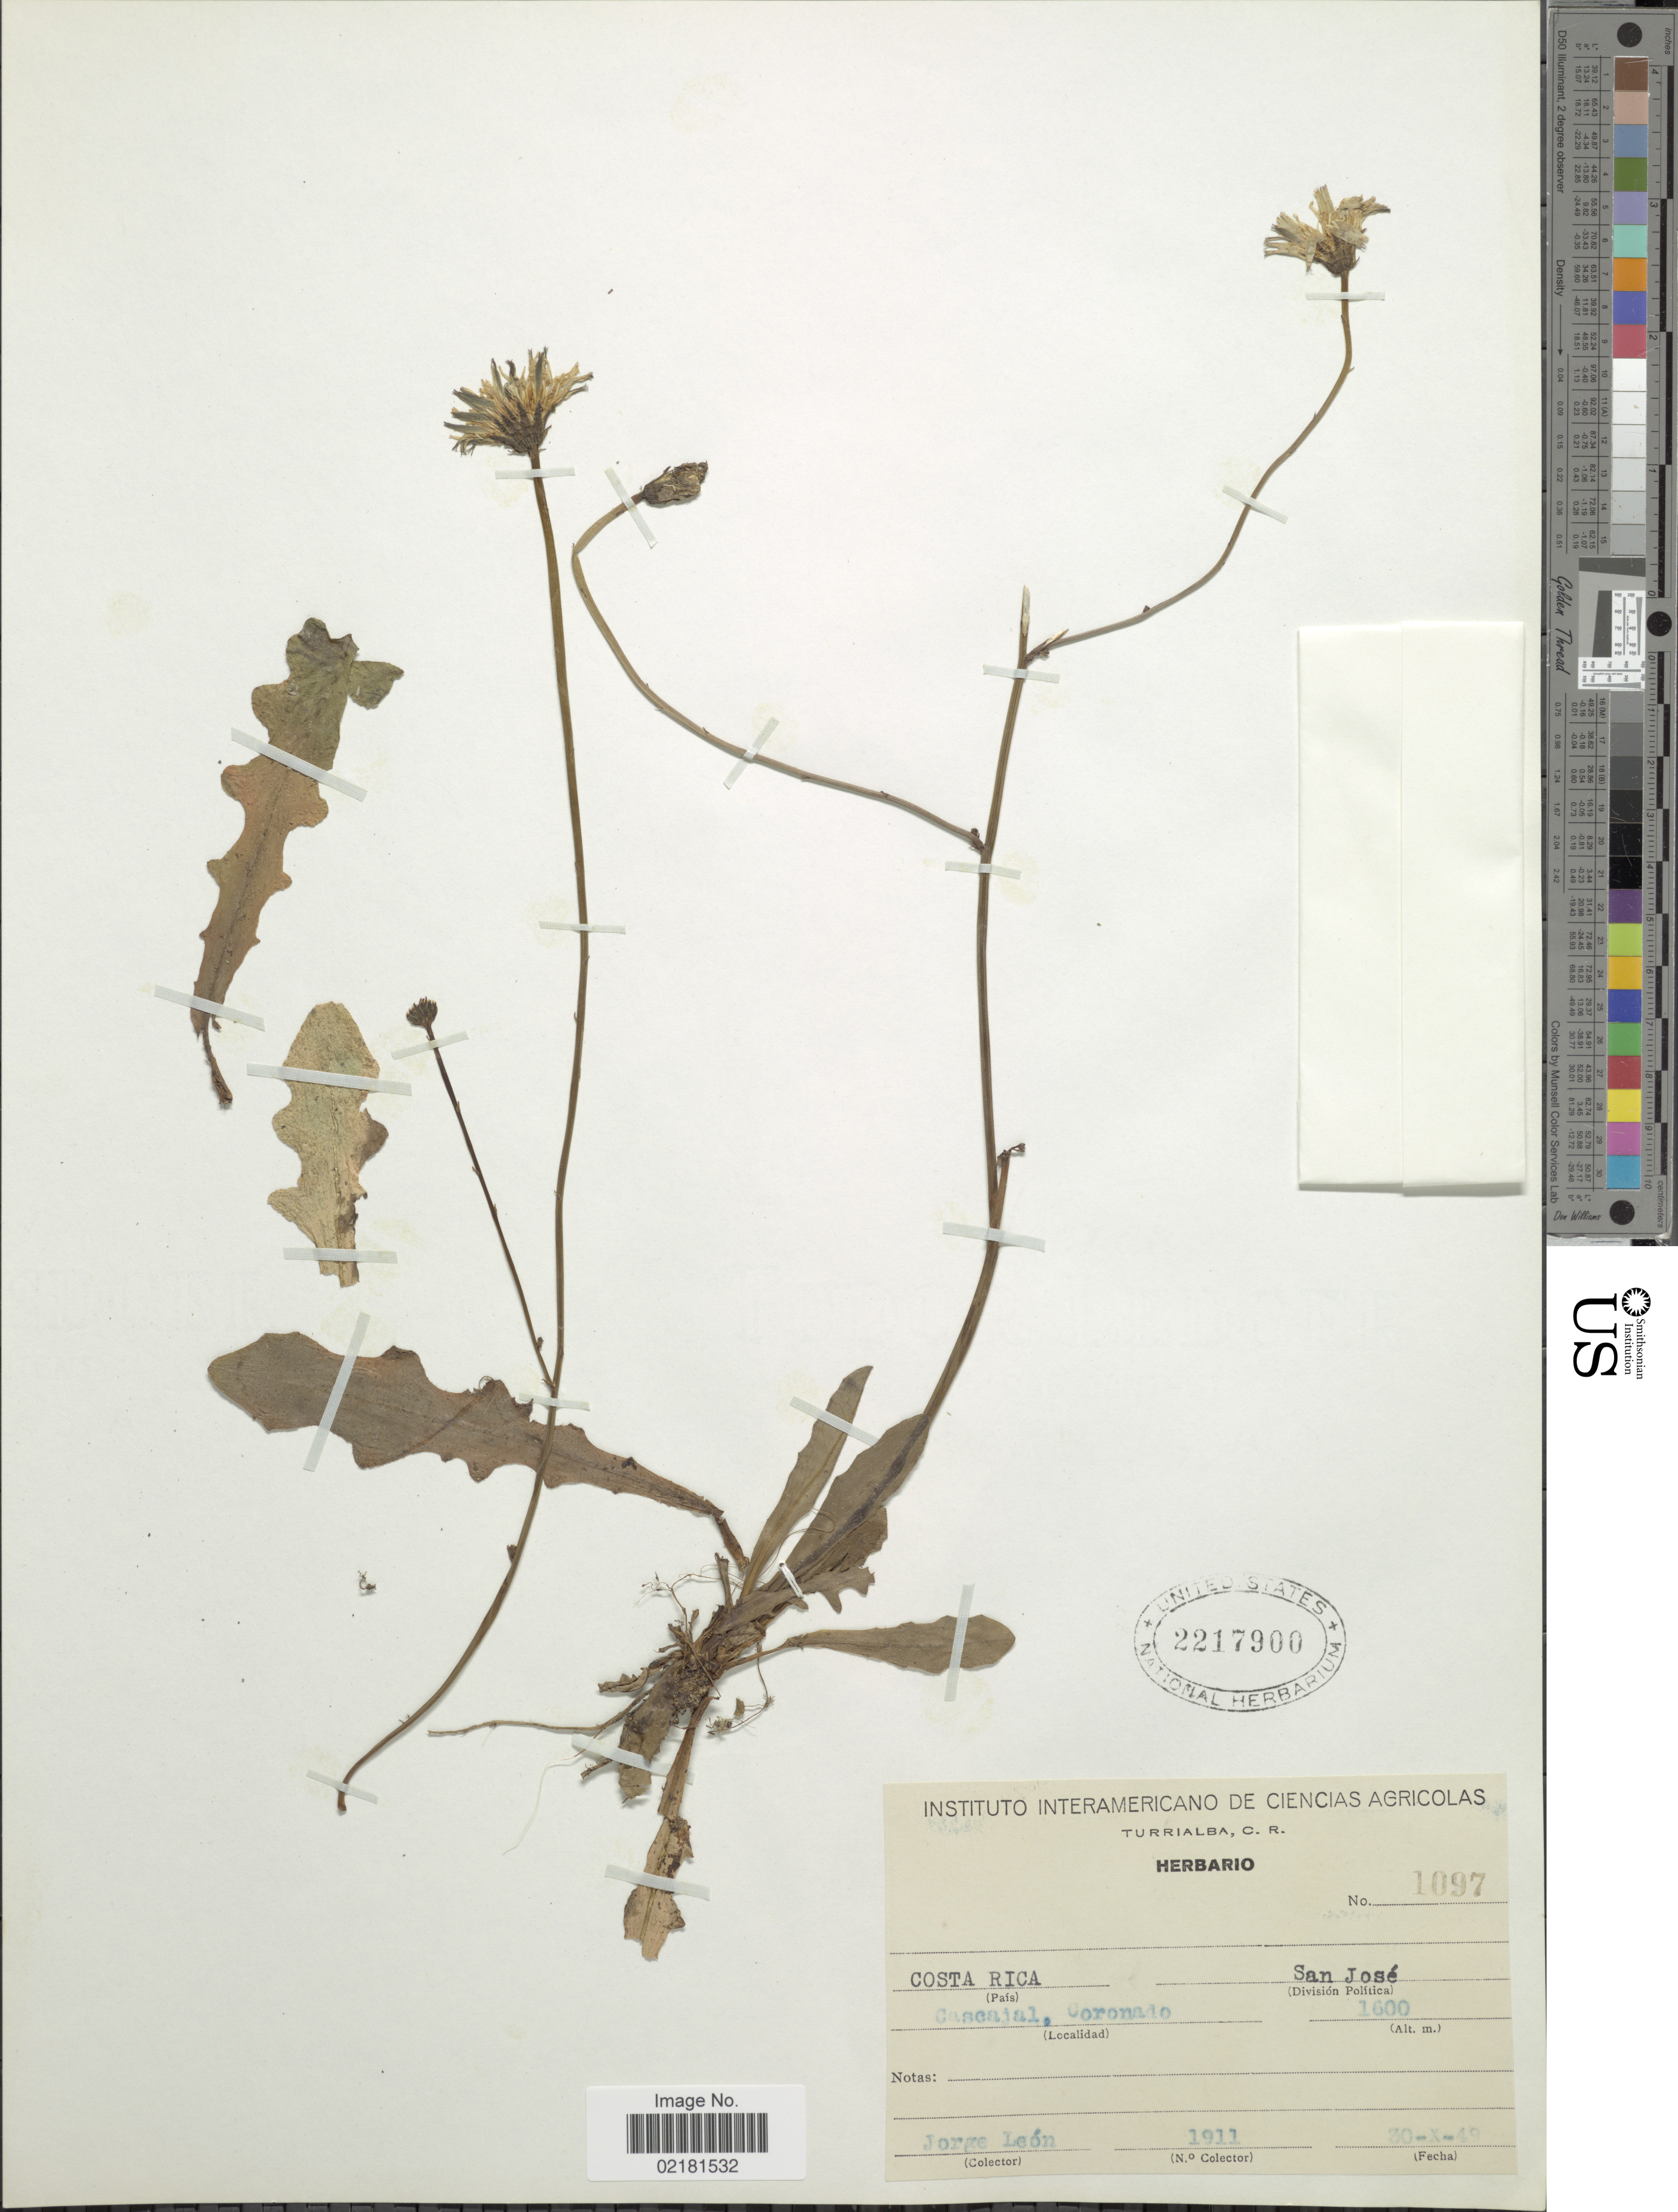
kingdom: Plantae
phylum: Tracheophyta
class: Magnoliopsida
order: Asterales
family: Asteraceae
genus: Hieracium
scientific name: Hieracium repandulare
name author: Druce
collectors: J. León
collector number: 1911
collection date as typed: Transcribed d/m/y: 30/10/49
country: Costa Rica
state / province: San José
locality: Cascajal, Coronado.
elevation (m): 1600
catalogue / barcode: US 2217900